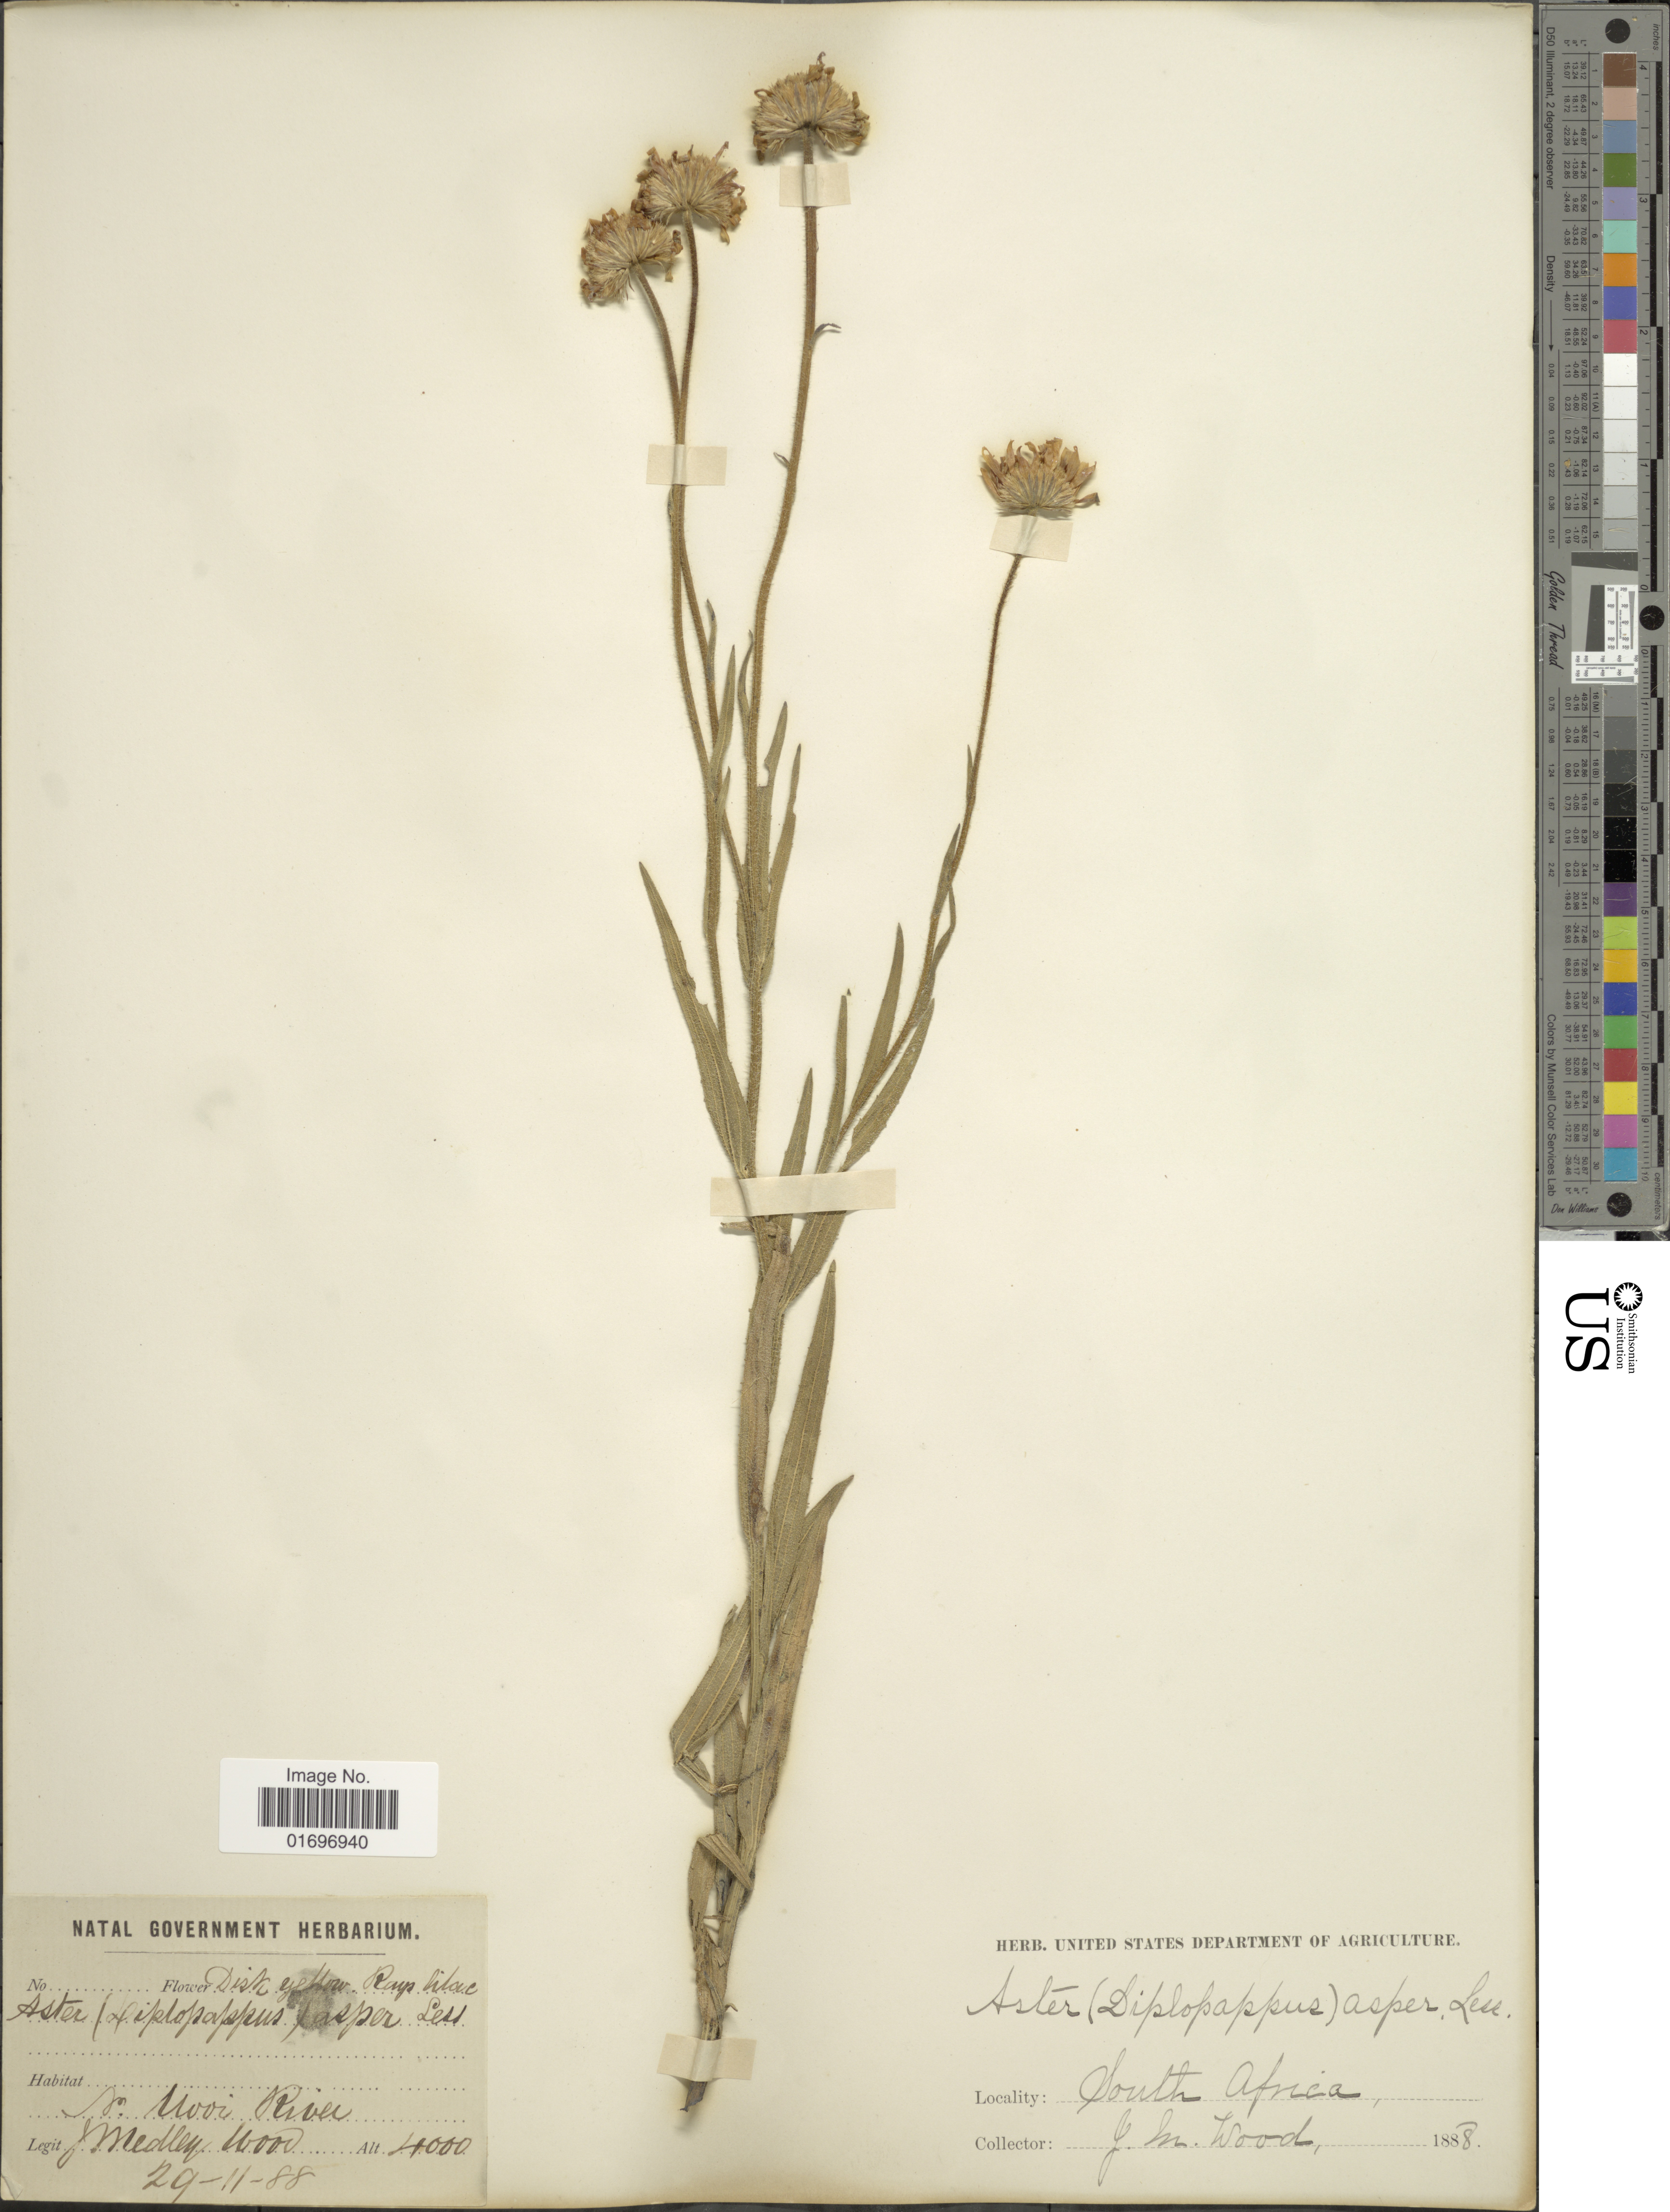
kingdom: Plantae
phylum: Tracheophyta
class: Magnoliopsida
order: Asterales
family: Asteraceae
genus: Aster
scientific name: Aster hispidus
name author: Thunb.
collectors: J. Medley Wood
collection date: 1888-11-29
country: South Africa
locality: Mooi River